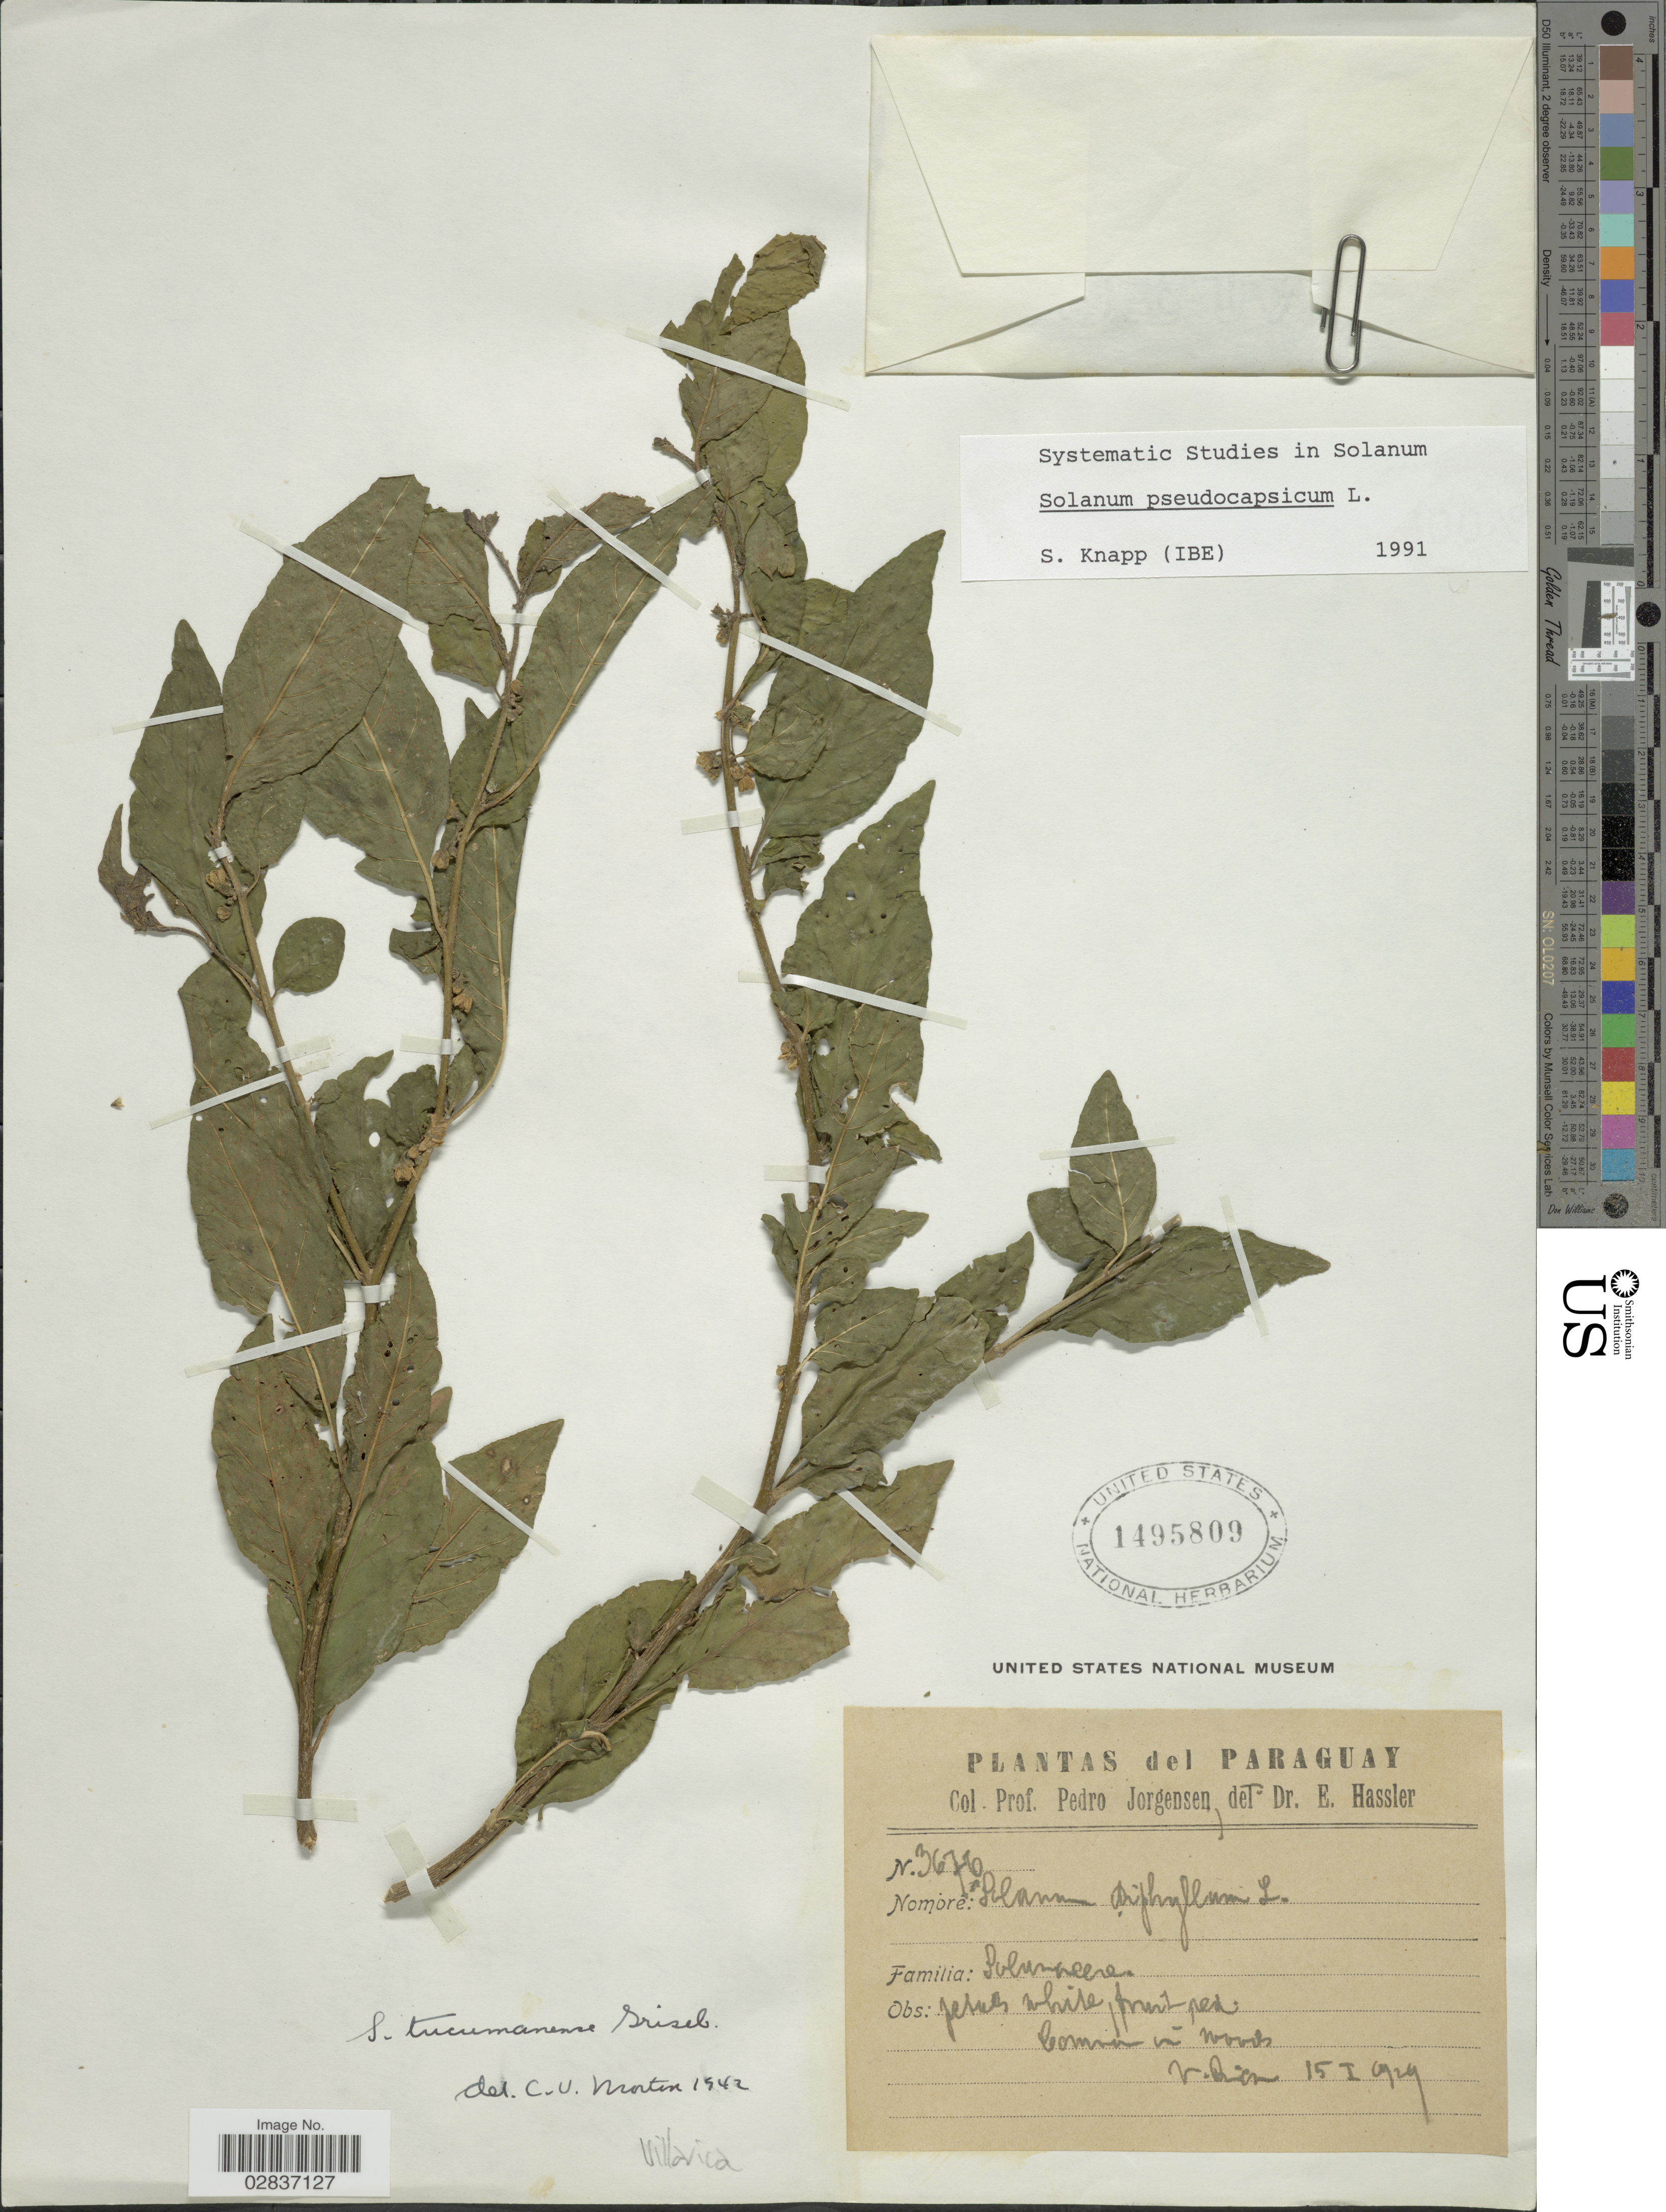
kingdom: Plantae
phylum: Tracheophyta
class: Magnoliopsida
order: Solanales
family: Solanaceae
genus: Solanum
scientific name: Solanum pseudocapsicum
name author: L.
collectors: P. Jörgensen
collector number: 3676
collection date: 1929-01-15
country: Paraguay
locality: V. Rica.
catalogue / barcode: US 1495809